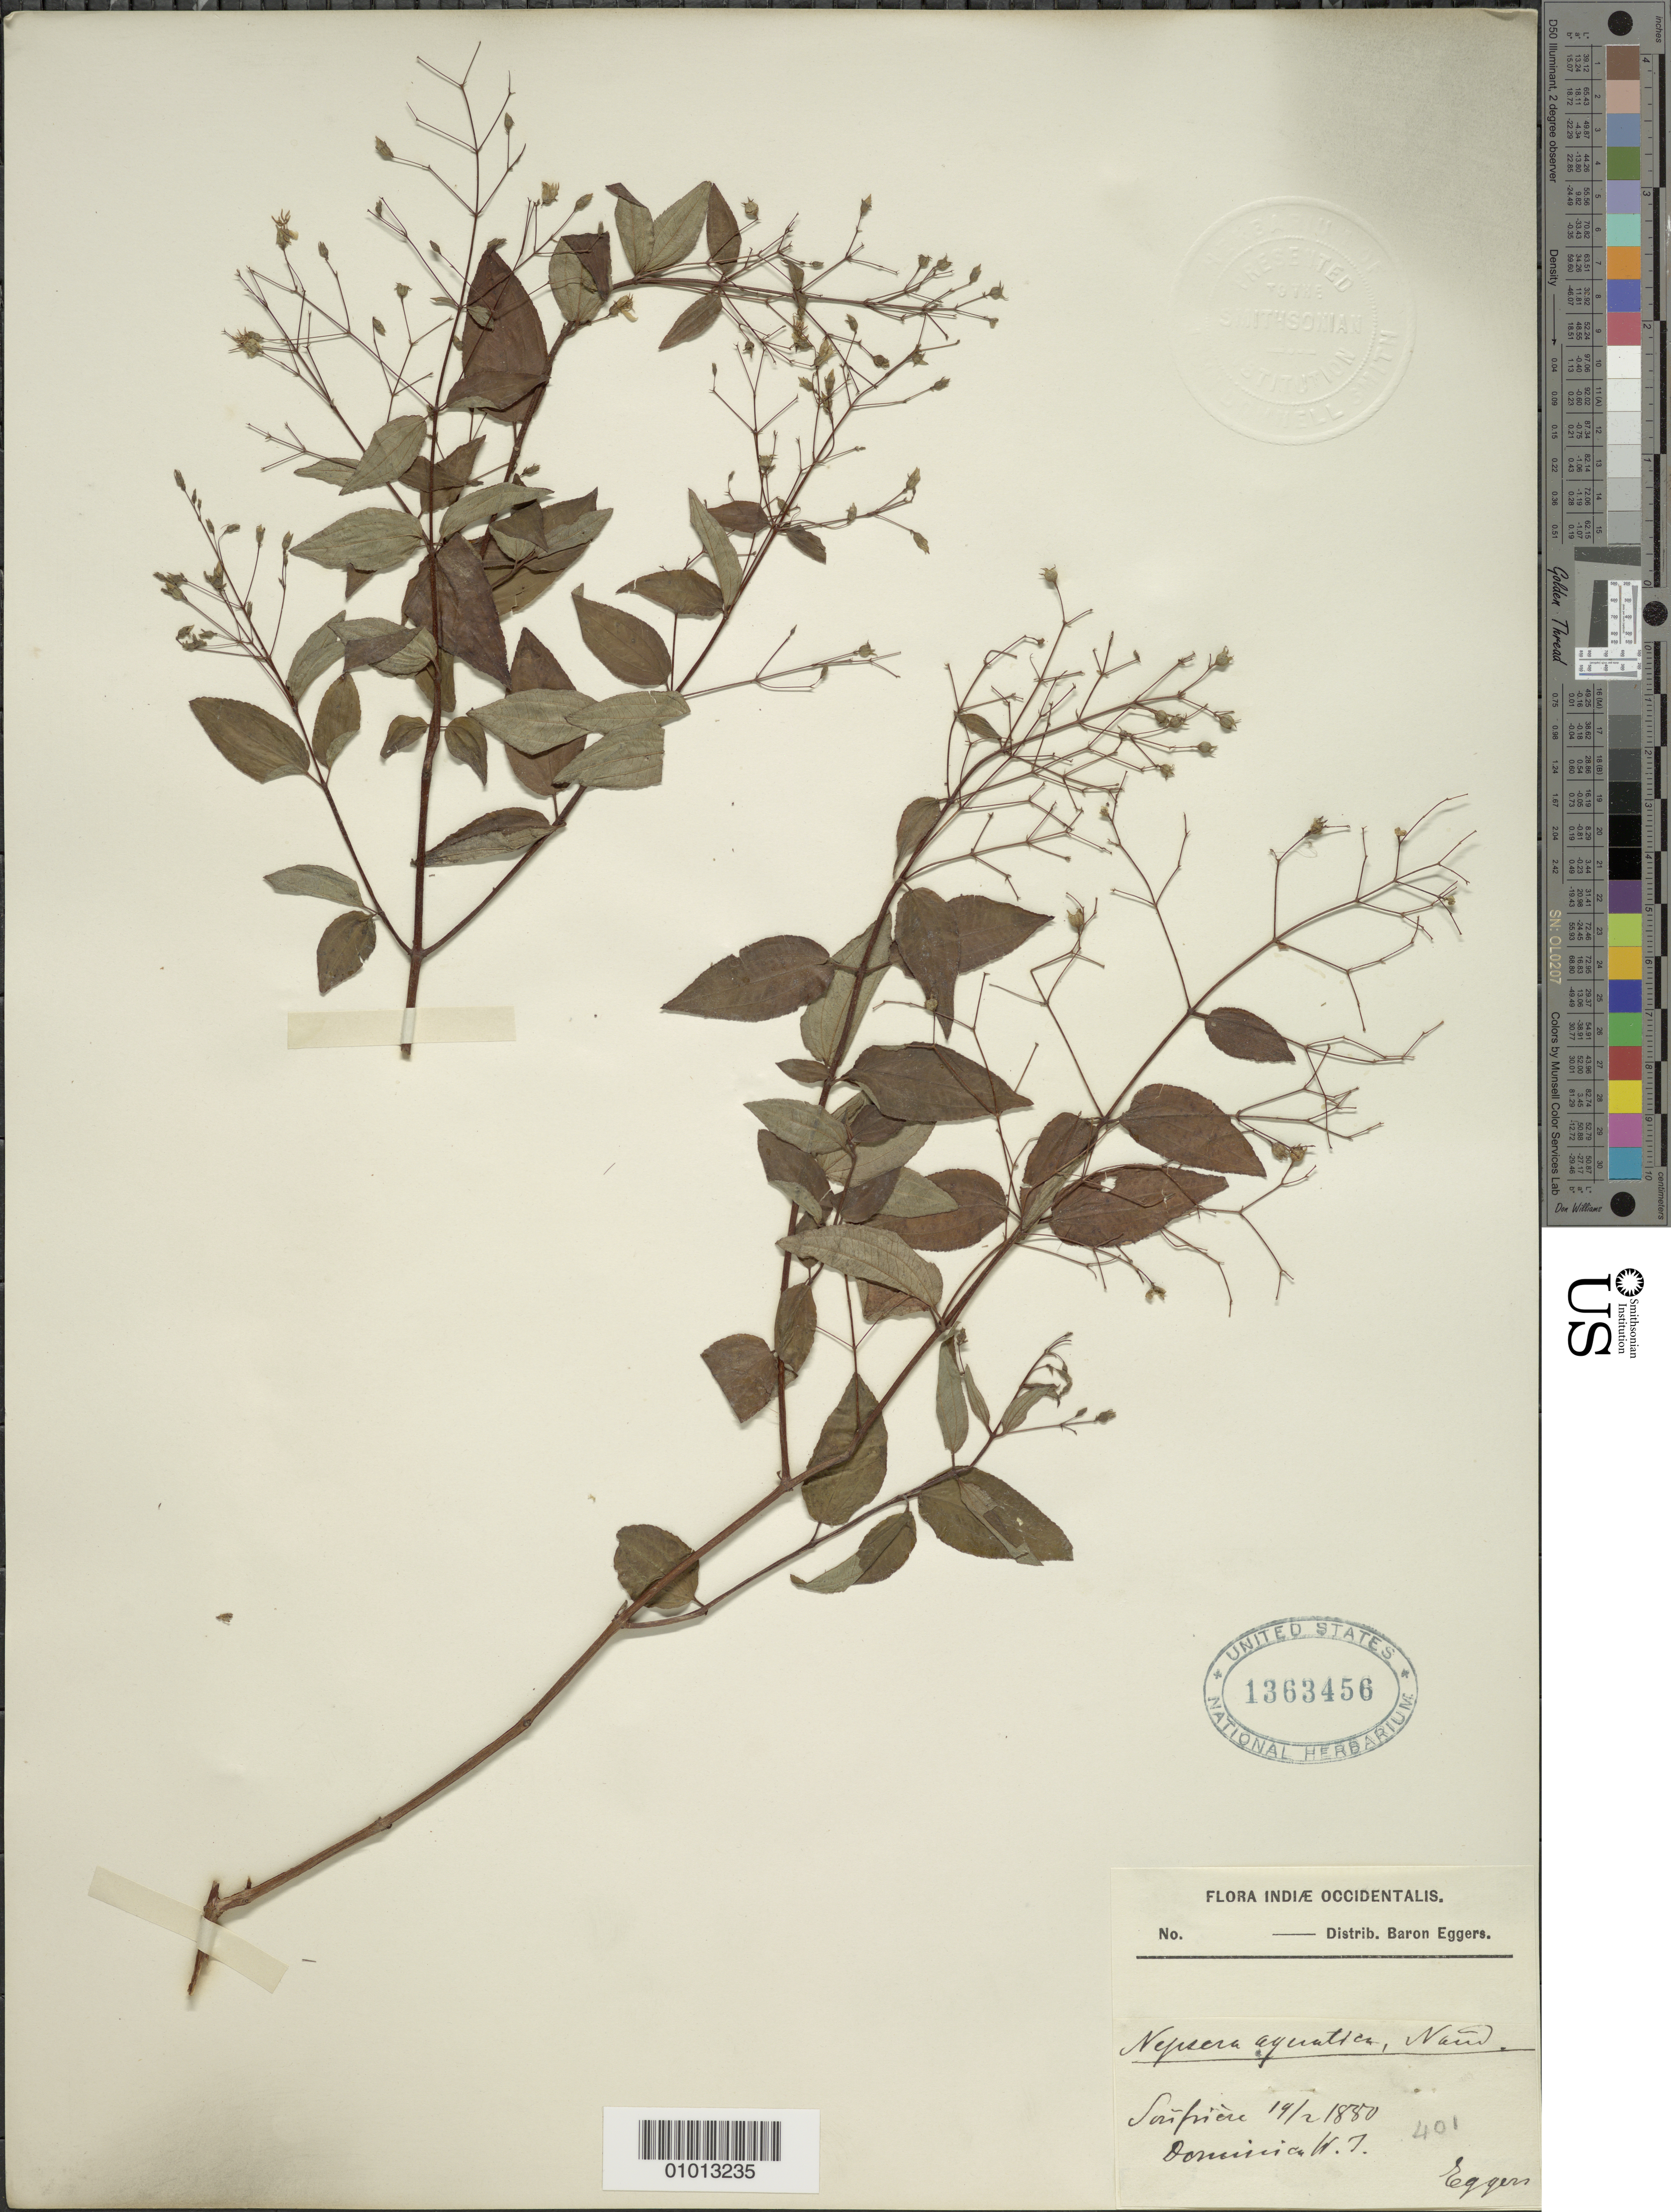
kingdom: Plantae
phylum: Tracheophyta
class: Magnoliopsida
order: Myrtales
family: Melastomataceae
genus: Nepsera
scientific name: Nepsera aquatica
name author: (Aubl.) Naudin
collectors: H. F. A. von Eggers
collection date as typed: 14 Feb 1880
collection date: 1880-02-14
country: Dominica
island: Dominica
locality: Soufrière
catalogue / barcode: US 1363456